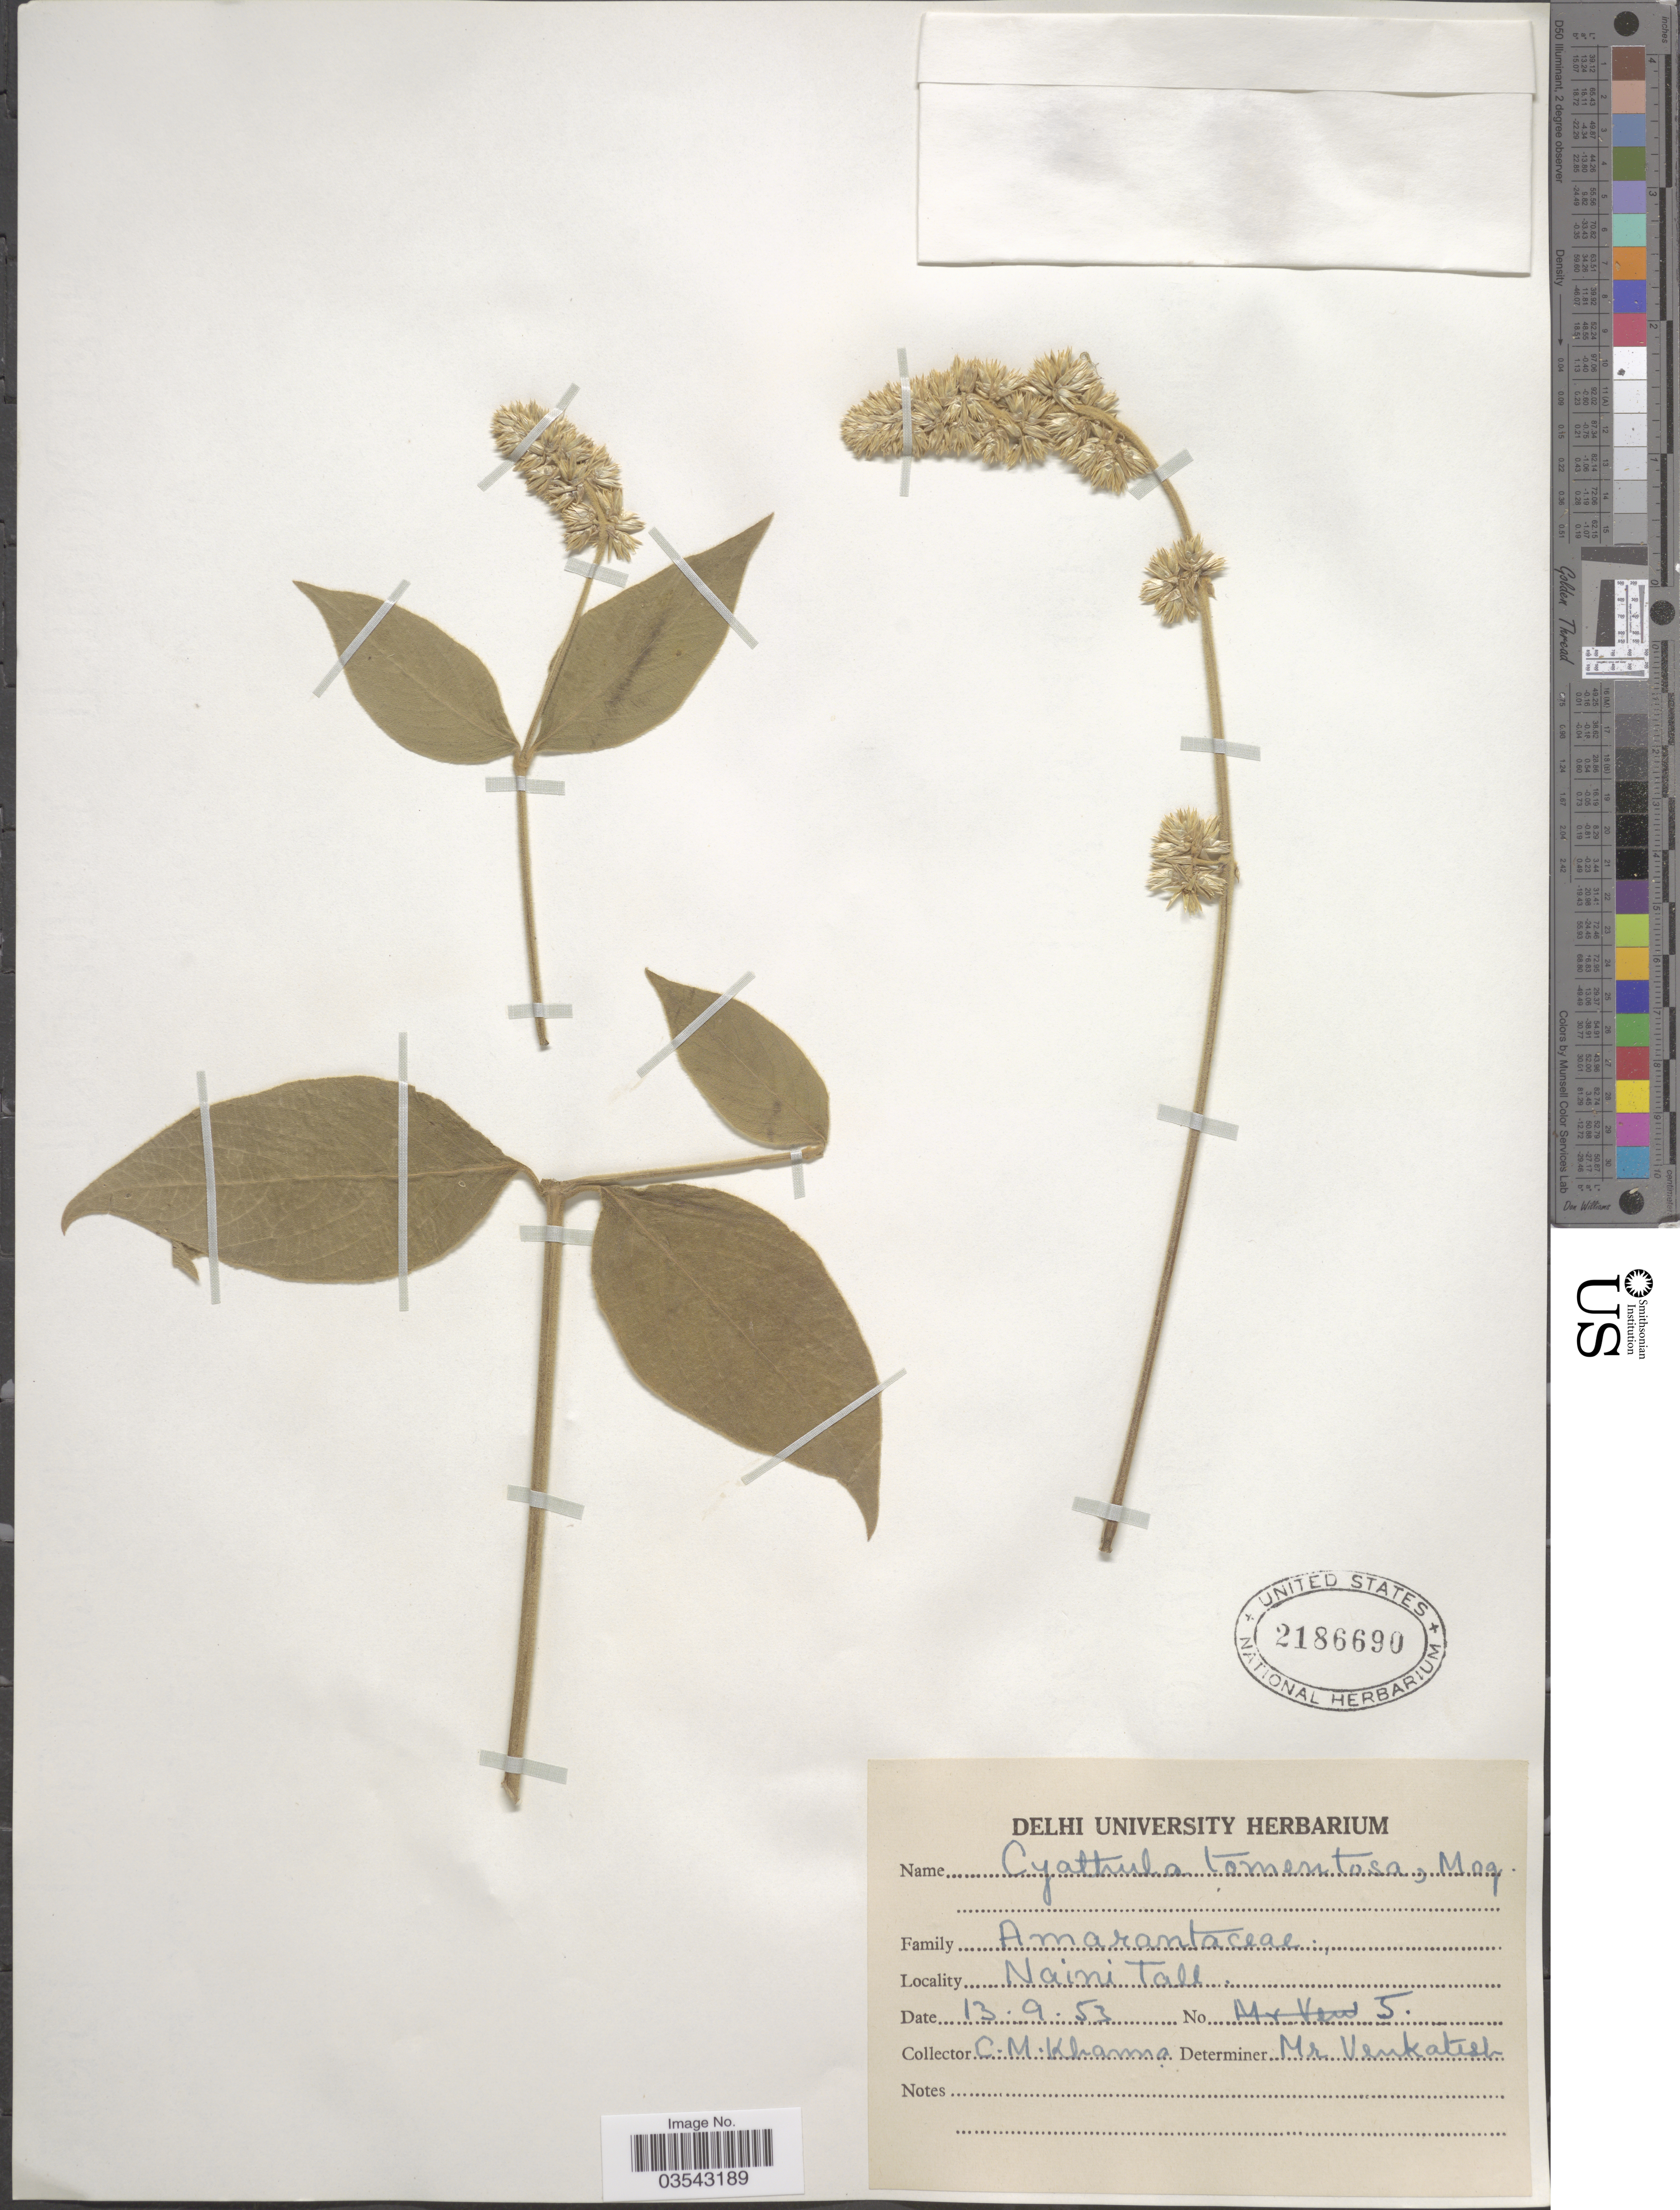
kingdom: Plantae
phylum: Tracheophyta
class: Magnoliopsida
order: Caryophyllales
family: Amaranthaceae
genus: Cyathula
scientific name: Cyathula tomentosa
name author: (Roth) Moq.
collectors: C. Khanna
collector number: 5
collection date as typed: Transcribed d/m/y: 13/9/53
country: India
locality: Naini Tall.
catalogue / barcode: US 2186690